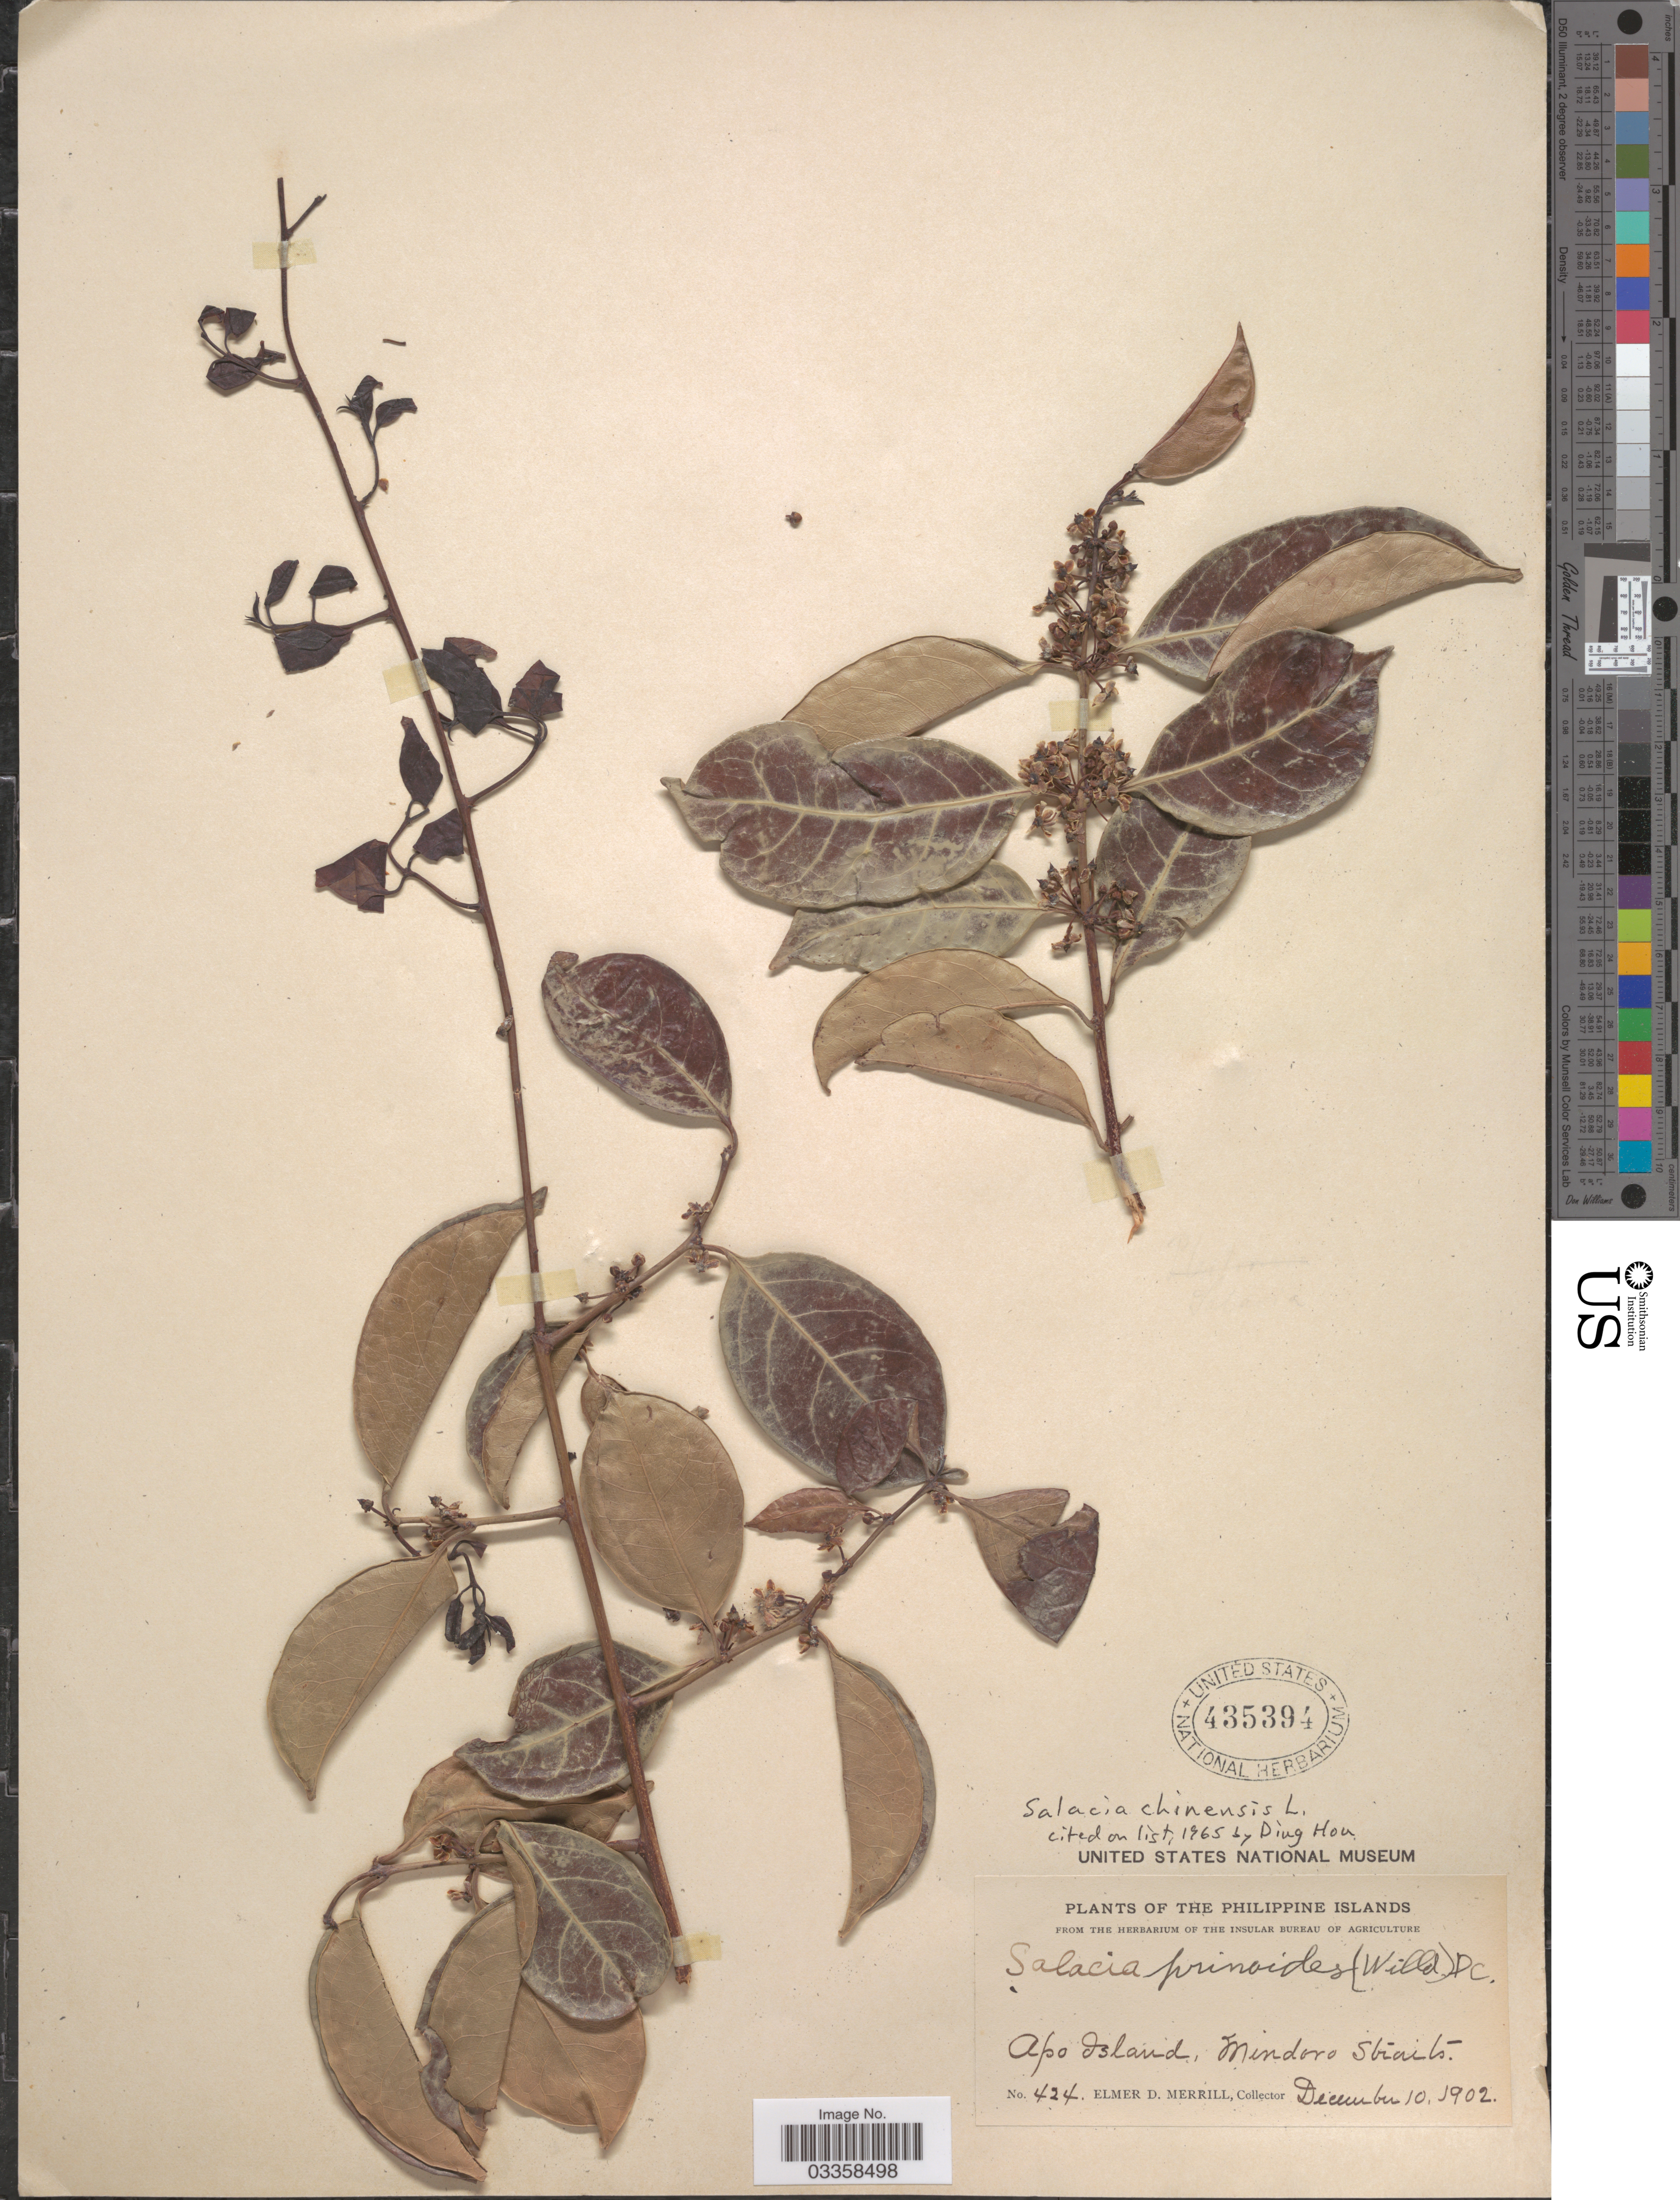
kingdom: Plantae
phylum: Tracheophyta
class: Magnoliopsida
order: Celastrales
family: Celastraceae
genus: Salacia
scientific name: Salacia chinensis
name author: L.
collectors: E. D. Merrill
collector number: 424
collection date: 1902-12-10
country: Philippines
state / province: Mimaropa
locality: The Philippine Islands. Apo Island. Mindoro Straits.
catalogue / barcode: US 435394